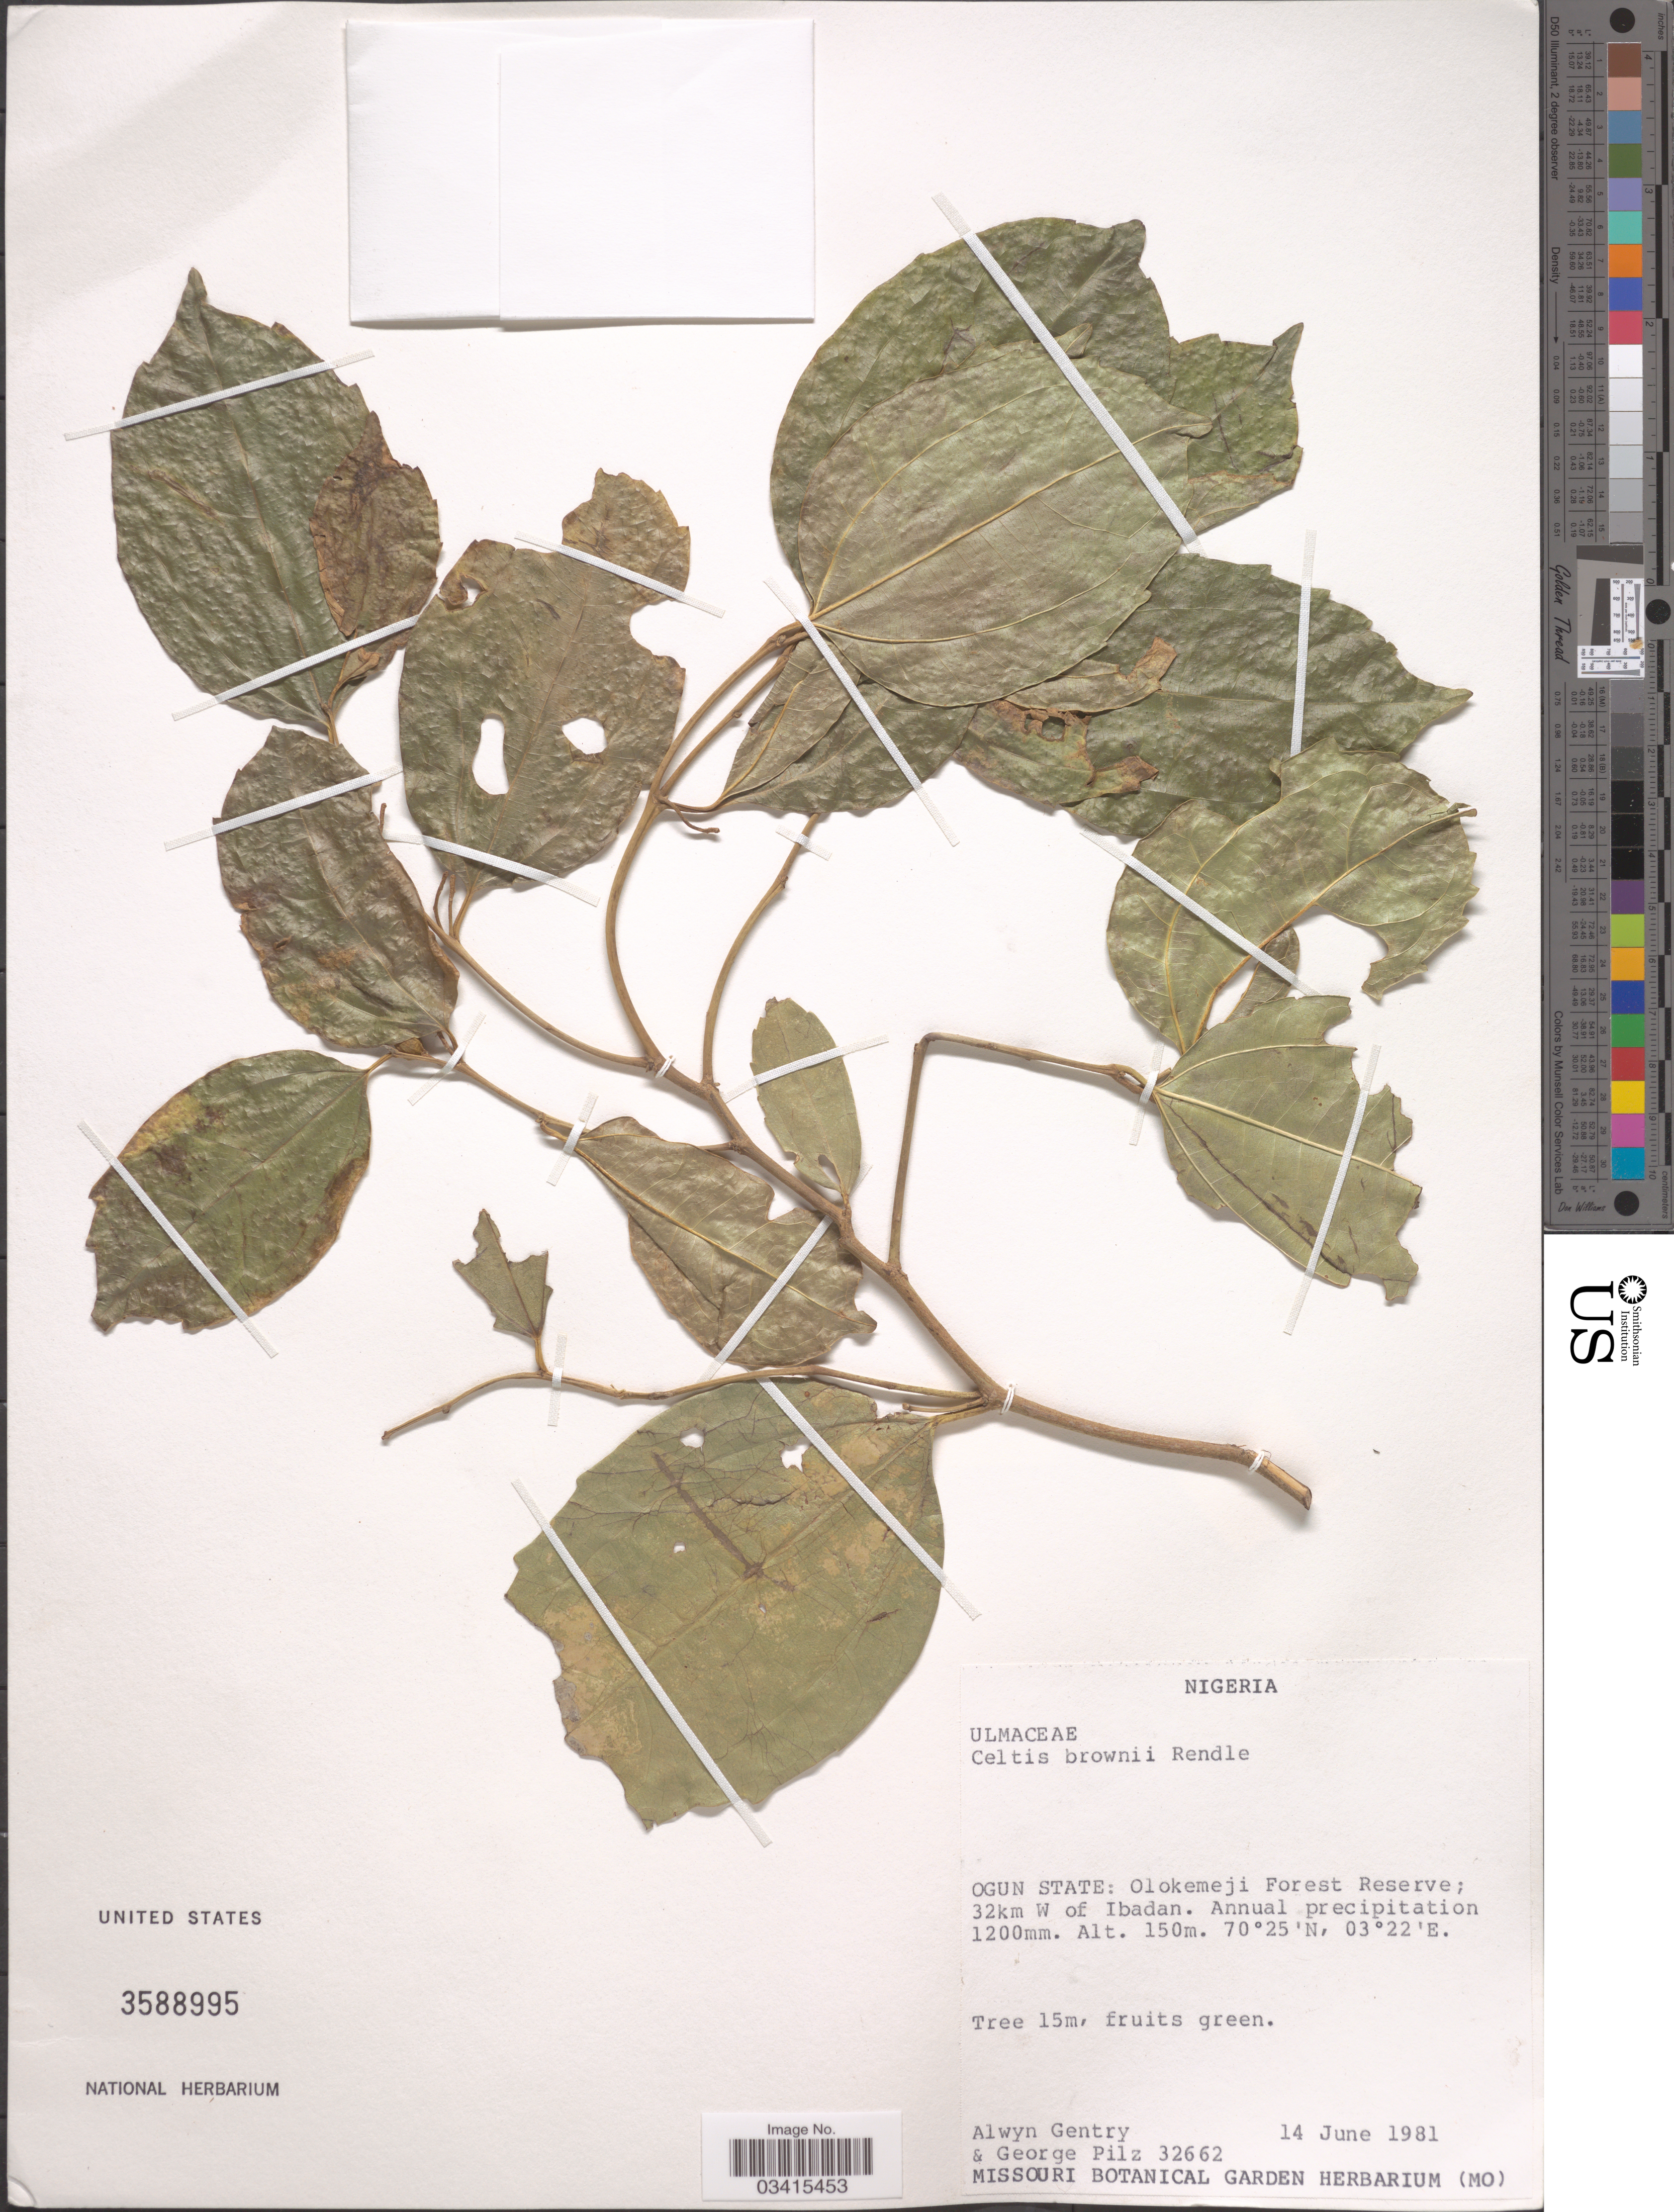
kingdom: Plantae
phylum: Tracheophyta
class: Magnoliopsida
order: Rosales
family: Cannabaceae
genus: Celtis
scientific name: Celtis brownii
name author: Rendle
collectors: A. H. Gentry & G. E. Pilz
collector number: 32662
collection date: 1981-06-14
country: Nigeria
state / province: Ogun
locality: Olokemeji Forest Reserve; 32km W of Ibadan.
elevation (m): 150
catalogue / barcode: US 3588995